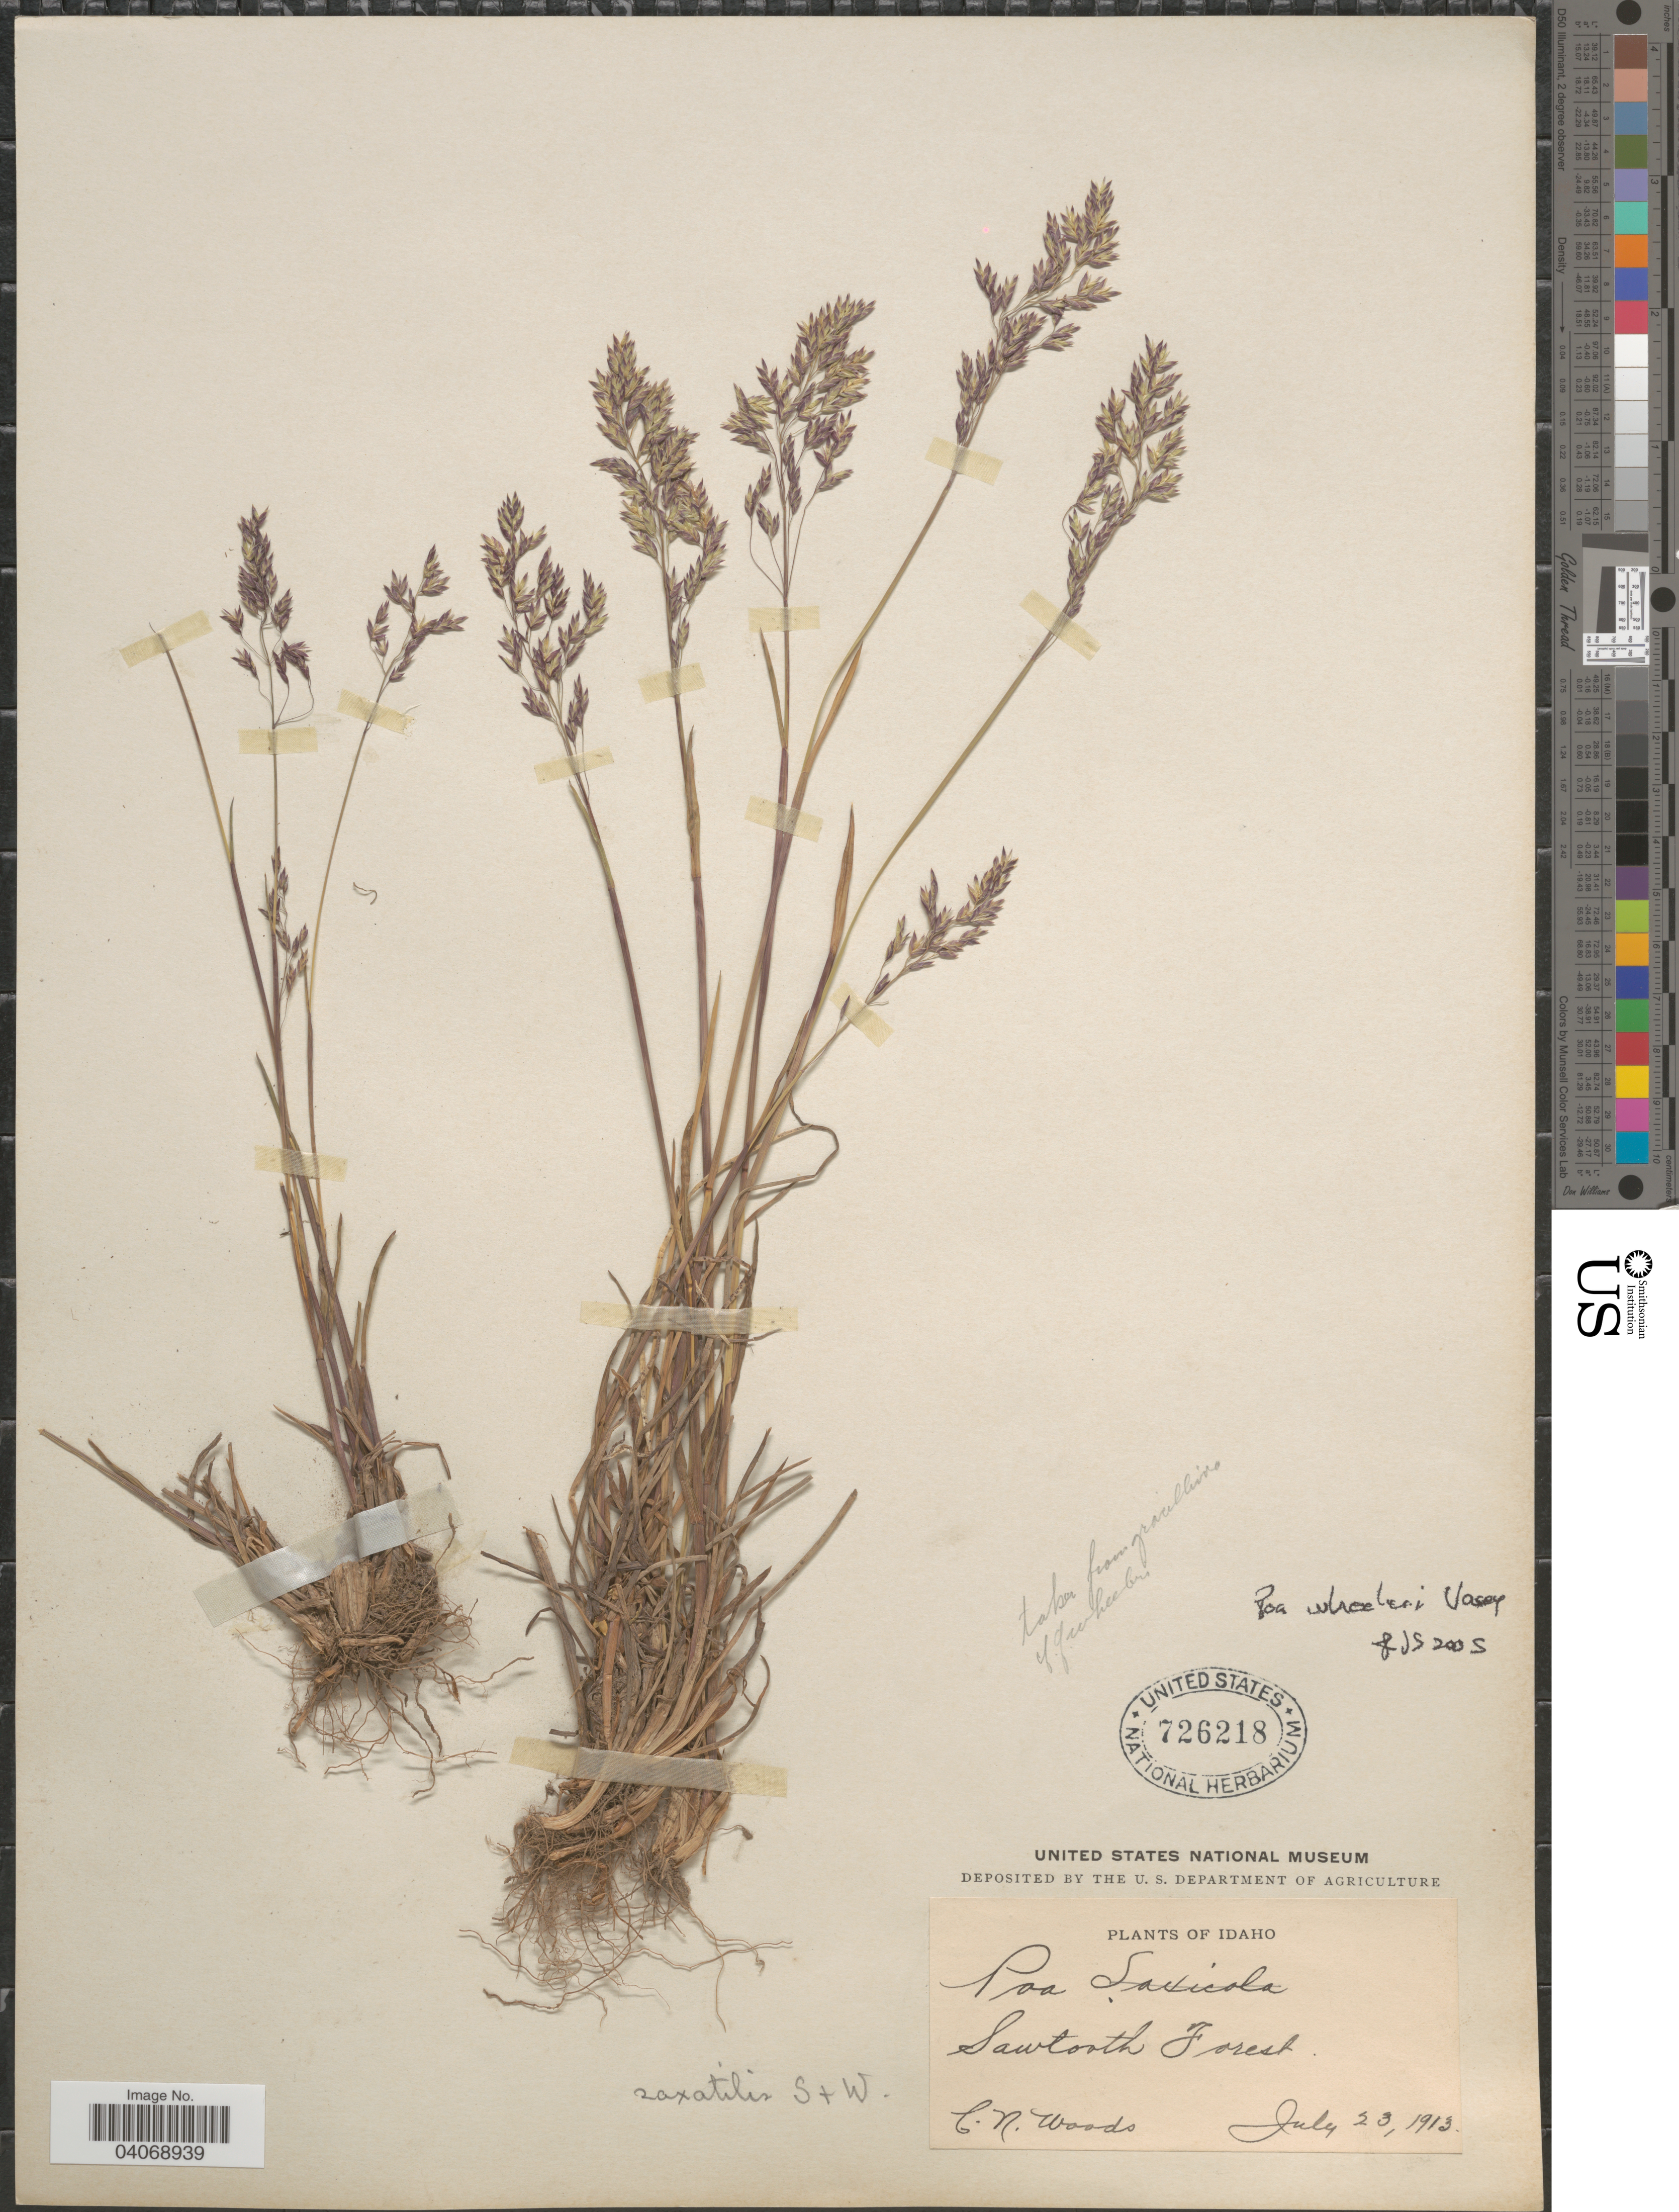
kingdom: Plantae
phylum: Tracheophyta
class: Liliopsida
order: Poales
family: Poaceae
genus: Poa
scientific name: Poa wheeleri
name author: Vasey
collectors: C. Woods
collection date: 1913-07-23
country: United States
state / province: Idaho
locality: Sawtooth Forest.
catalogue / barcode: US 726218